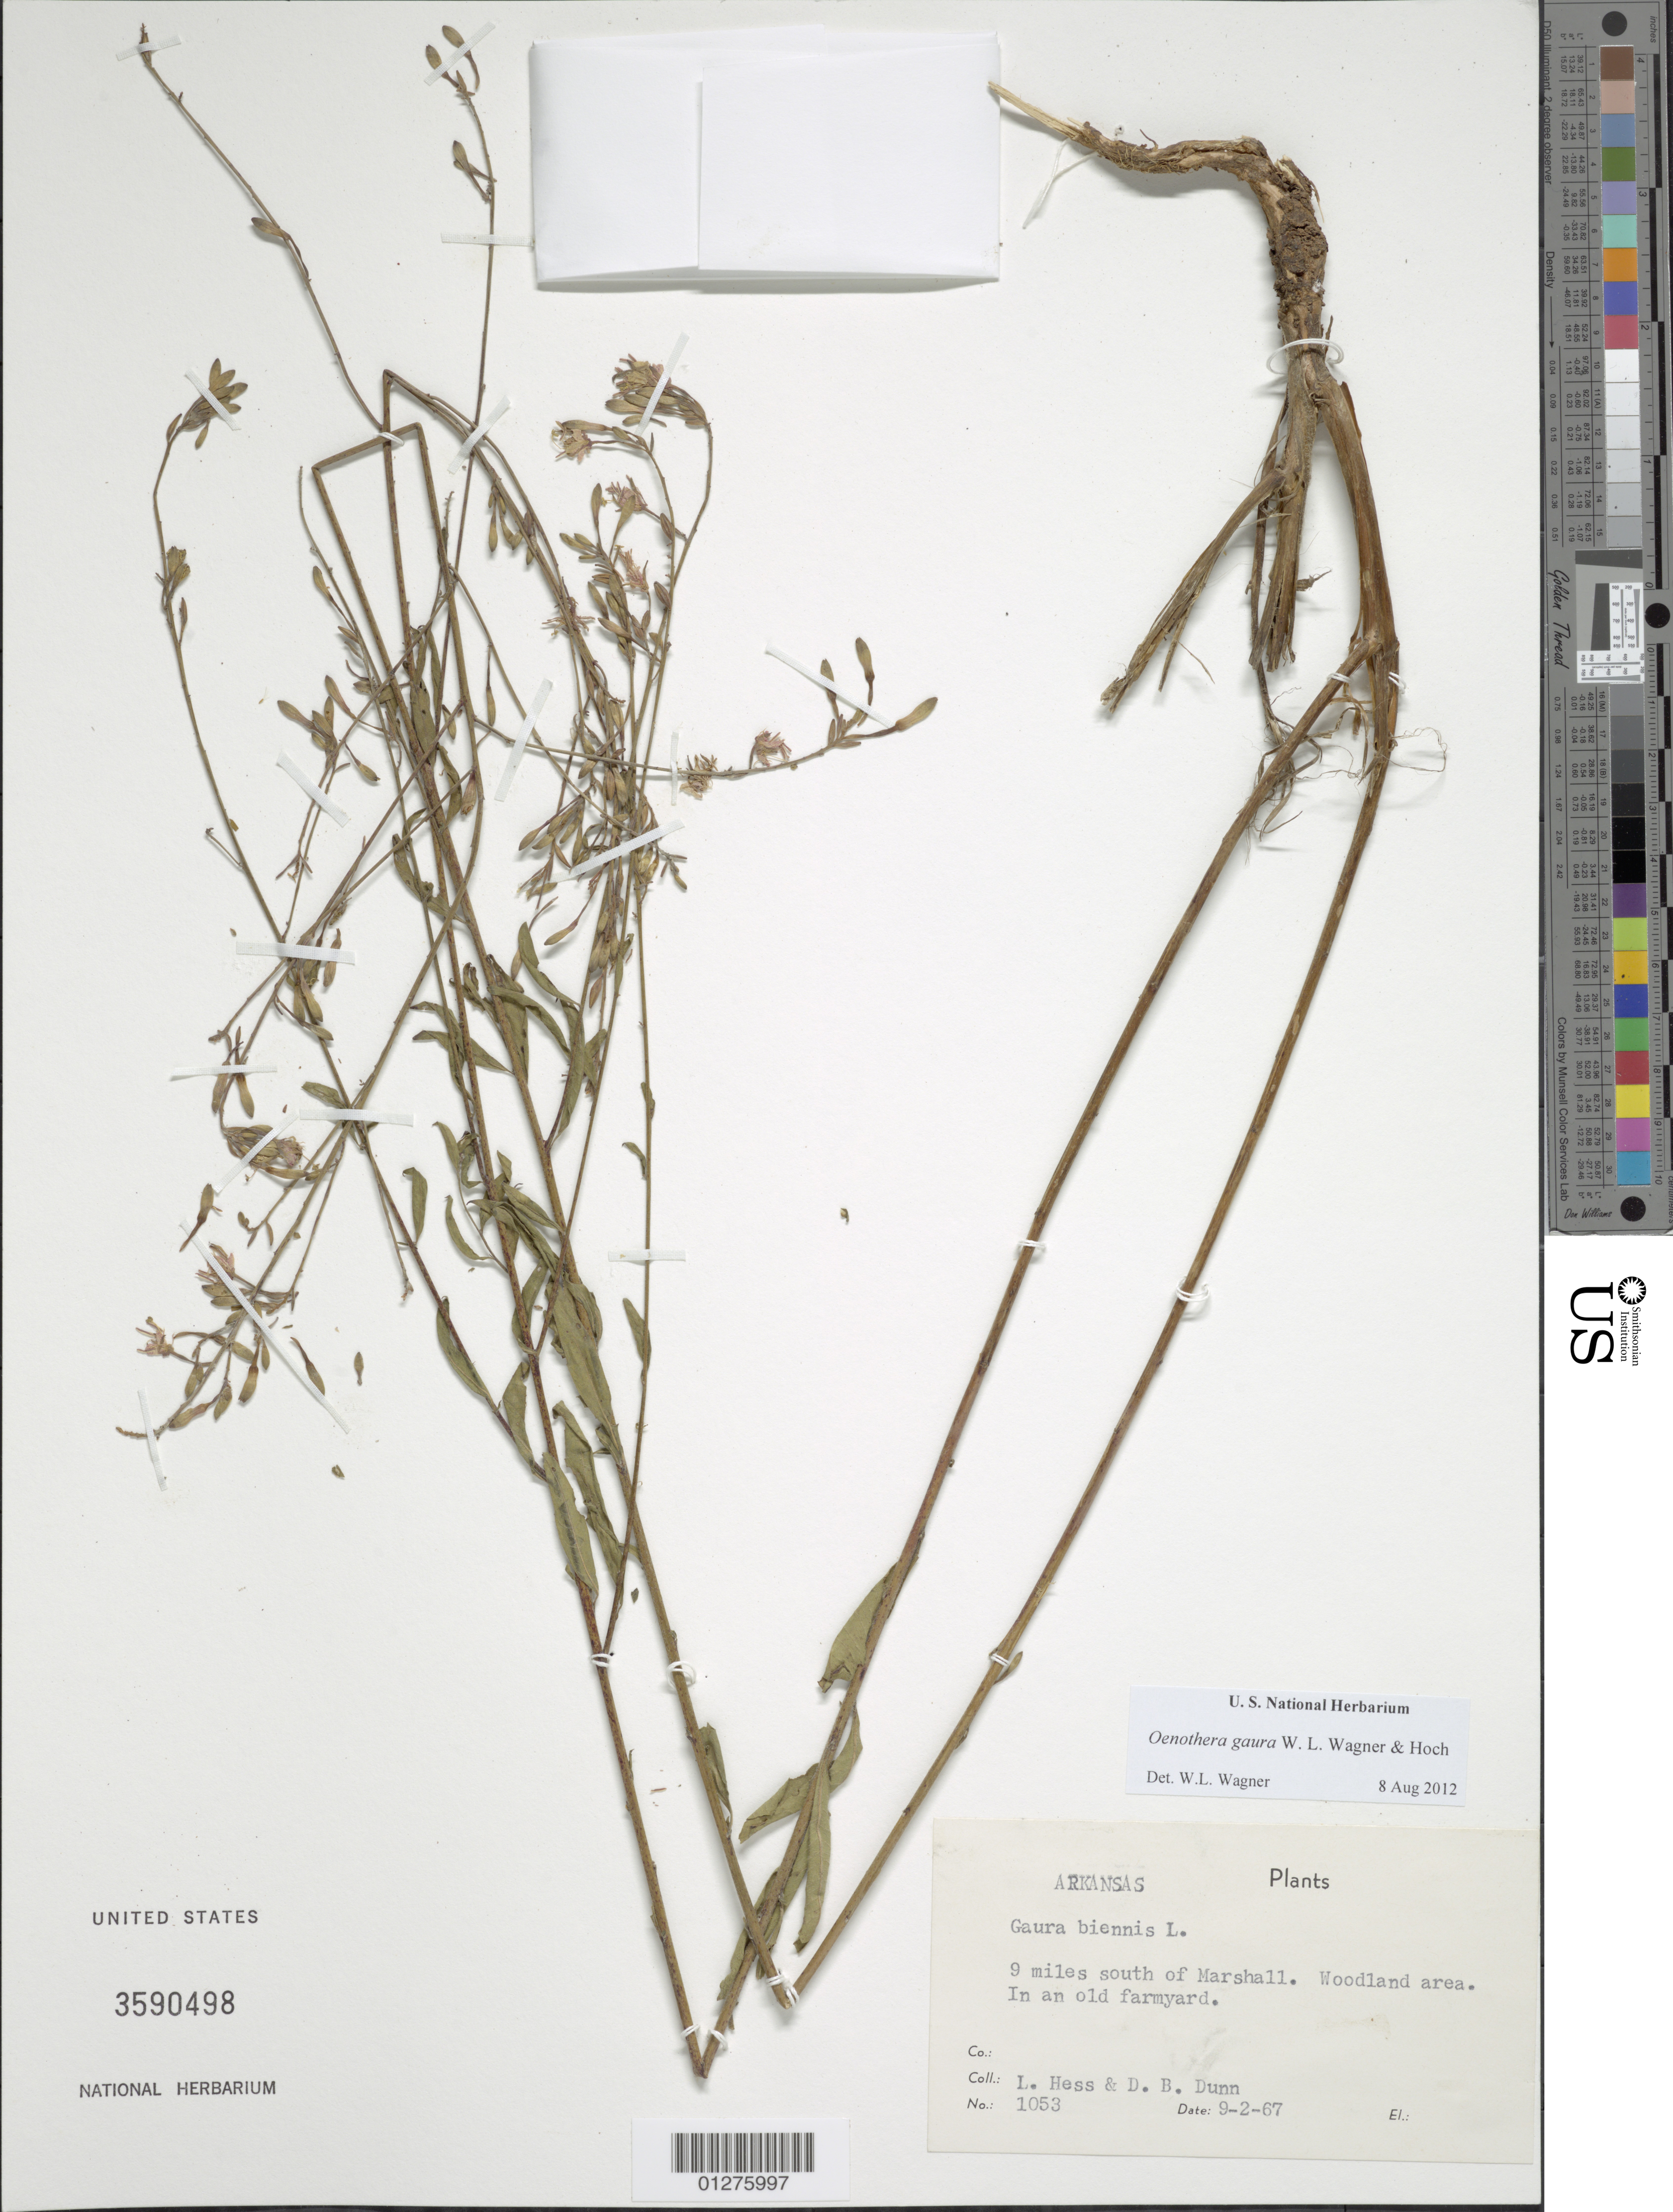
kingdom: Plantae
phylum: Tracheophyta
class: Magnoliopsida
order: Myrtales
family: Onagraceae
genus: Oenothera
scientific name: Oenothera gaura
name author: W.L. Wagner & Hoch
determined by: Wagner, W. L., (BOT), Smithsonian Institution - National Museum of Natural History (UNITED STATES)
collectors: L. Hess & D. B. Dunn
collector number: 1053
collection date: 1967-02-09/1967-09-02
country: United States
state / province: Arkansas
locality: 9 miles south of Marshall.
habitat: Woodland area, old farmyard.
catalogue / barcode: US 3590498